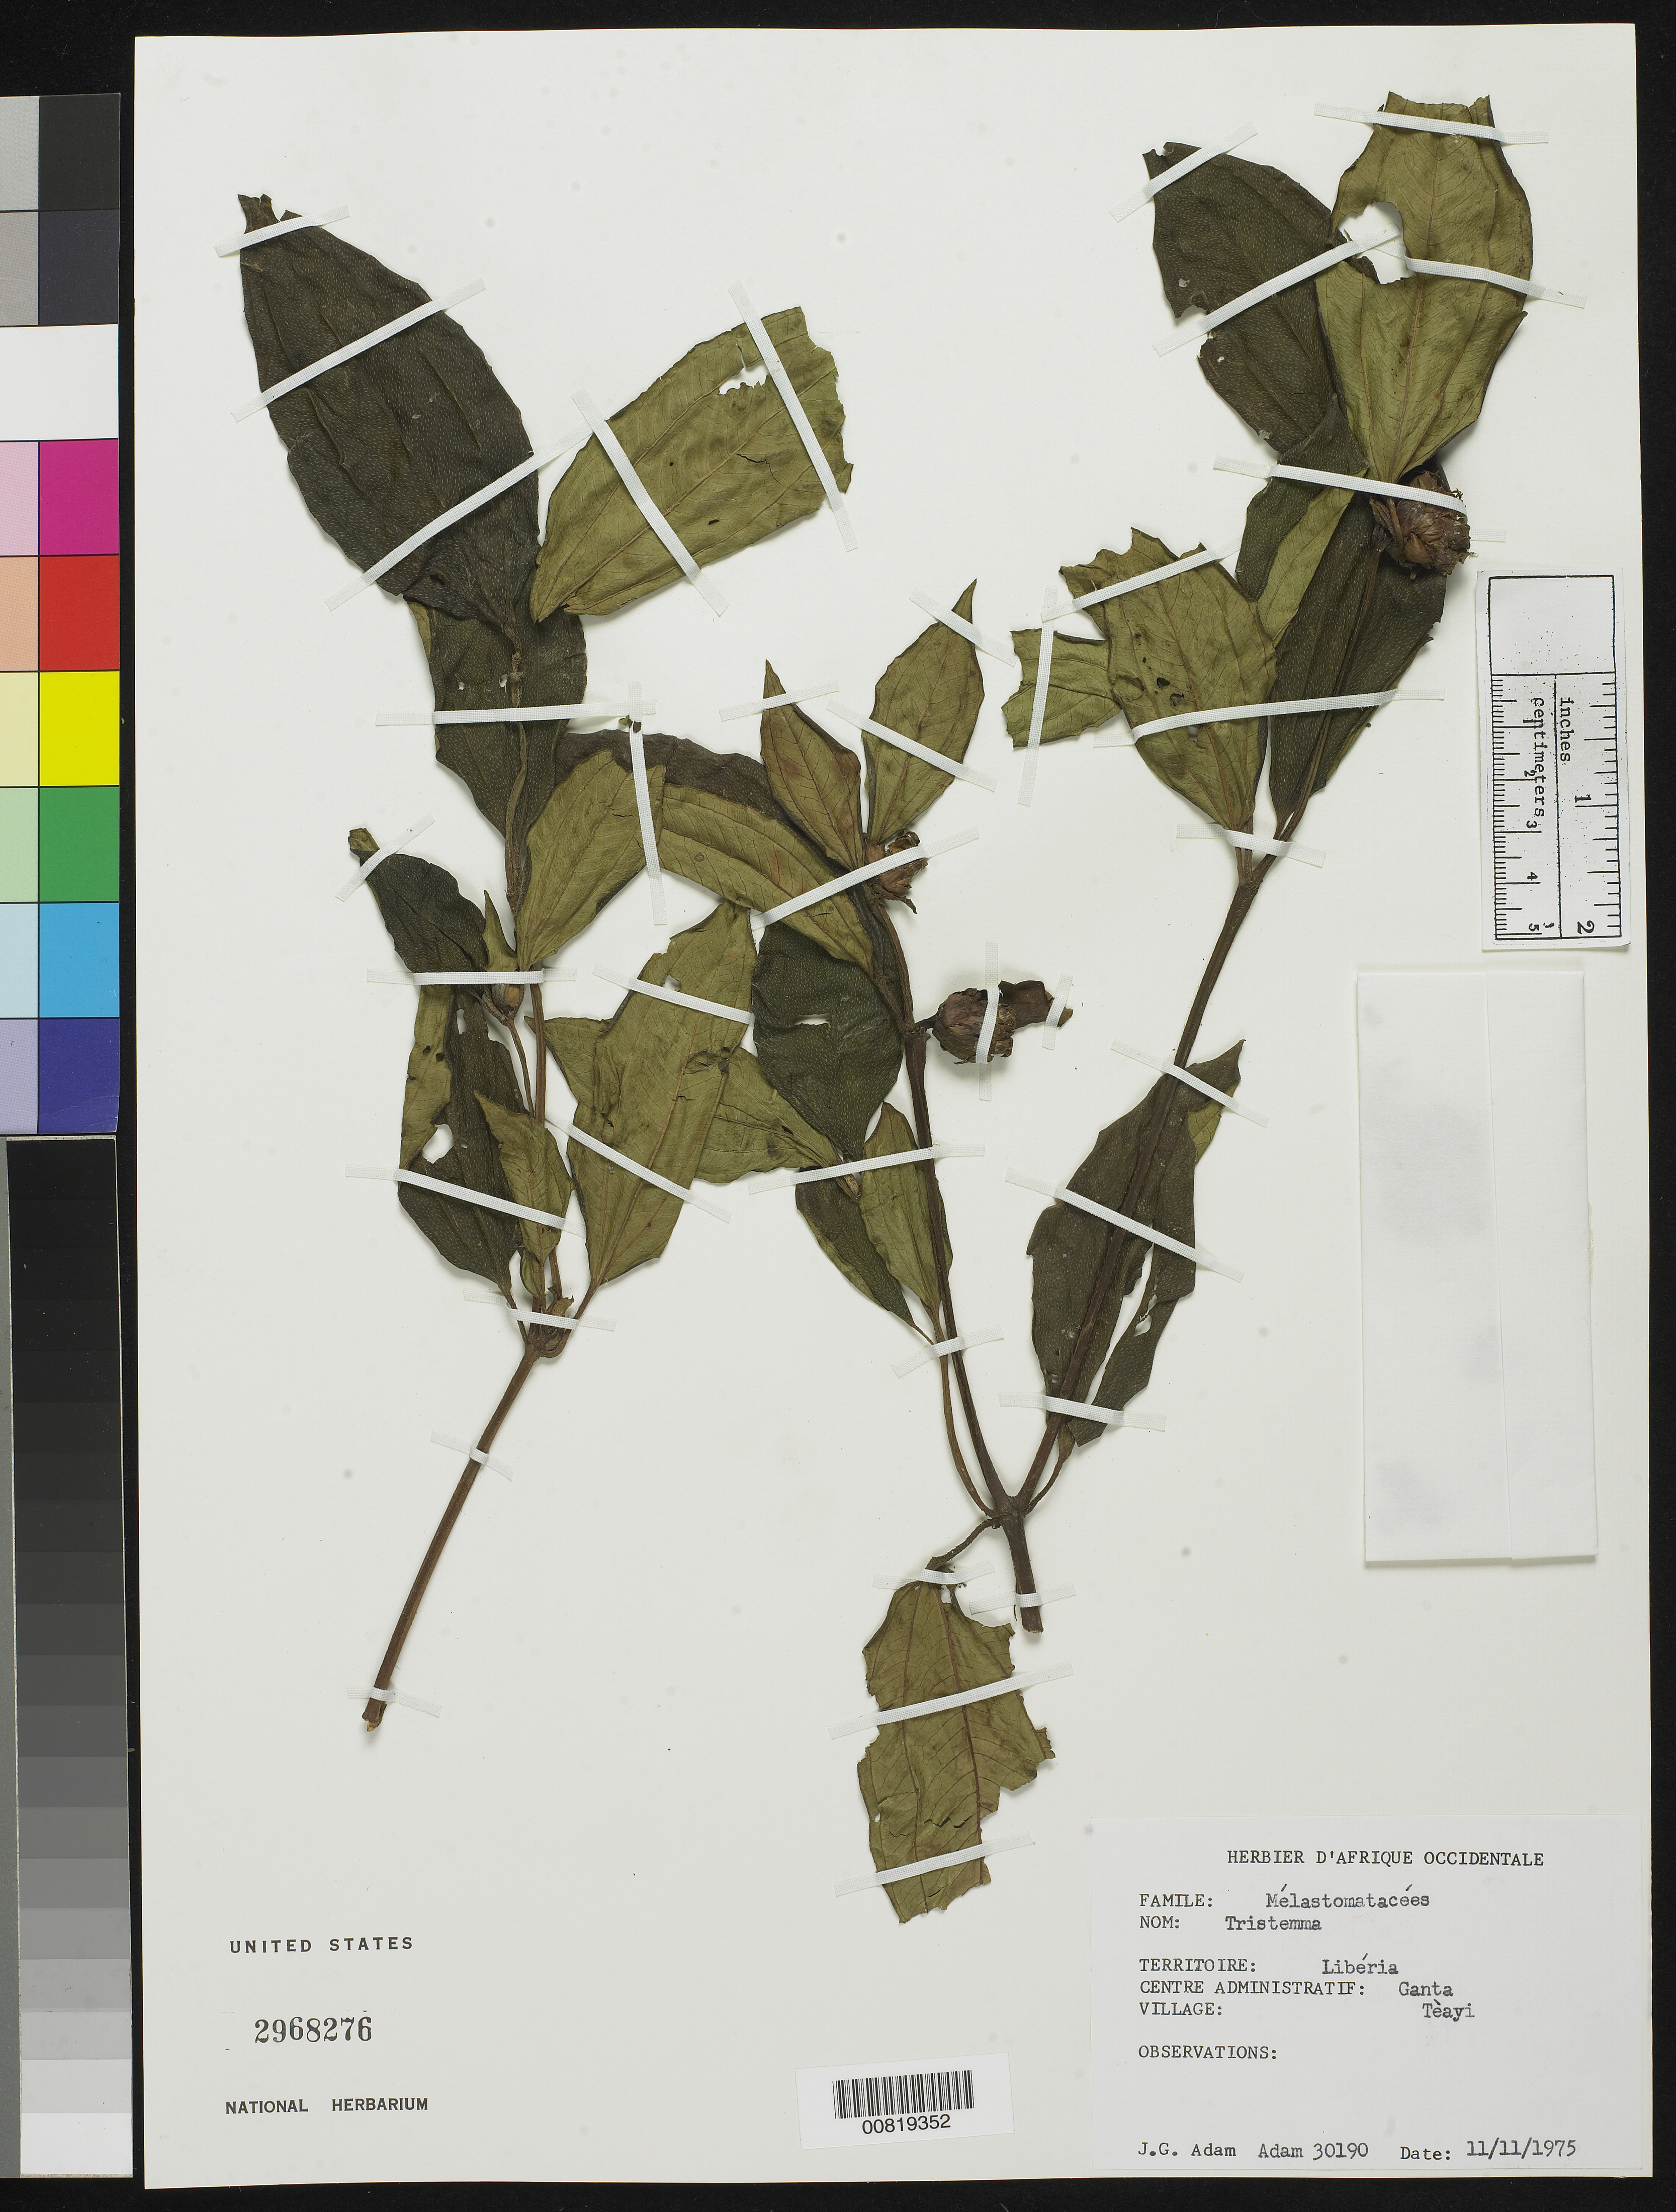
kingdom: Plantae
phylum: Tracheophyta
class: Magnoliopsida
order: Myrtales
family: Melastomataceae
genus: Tristemma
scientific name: Tristemma sp.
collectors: J. Adam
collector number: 30190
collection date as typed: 11 Nov 1975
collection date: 1975-11-11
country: Liberia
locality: Ganta, Tèayi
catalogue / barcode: US 2968276